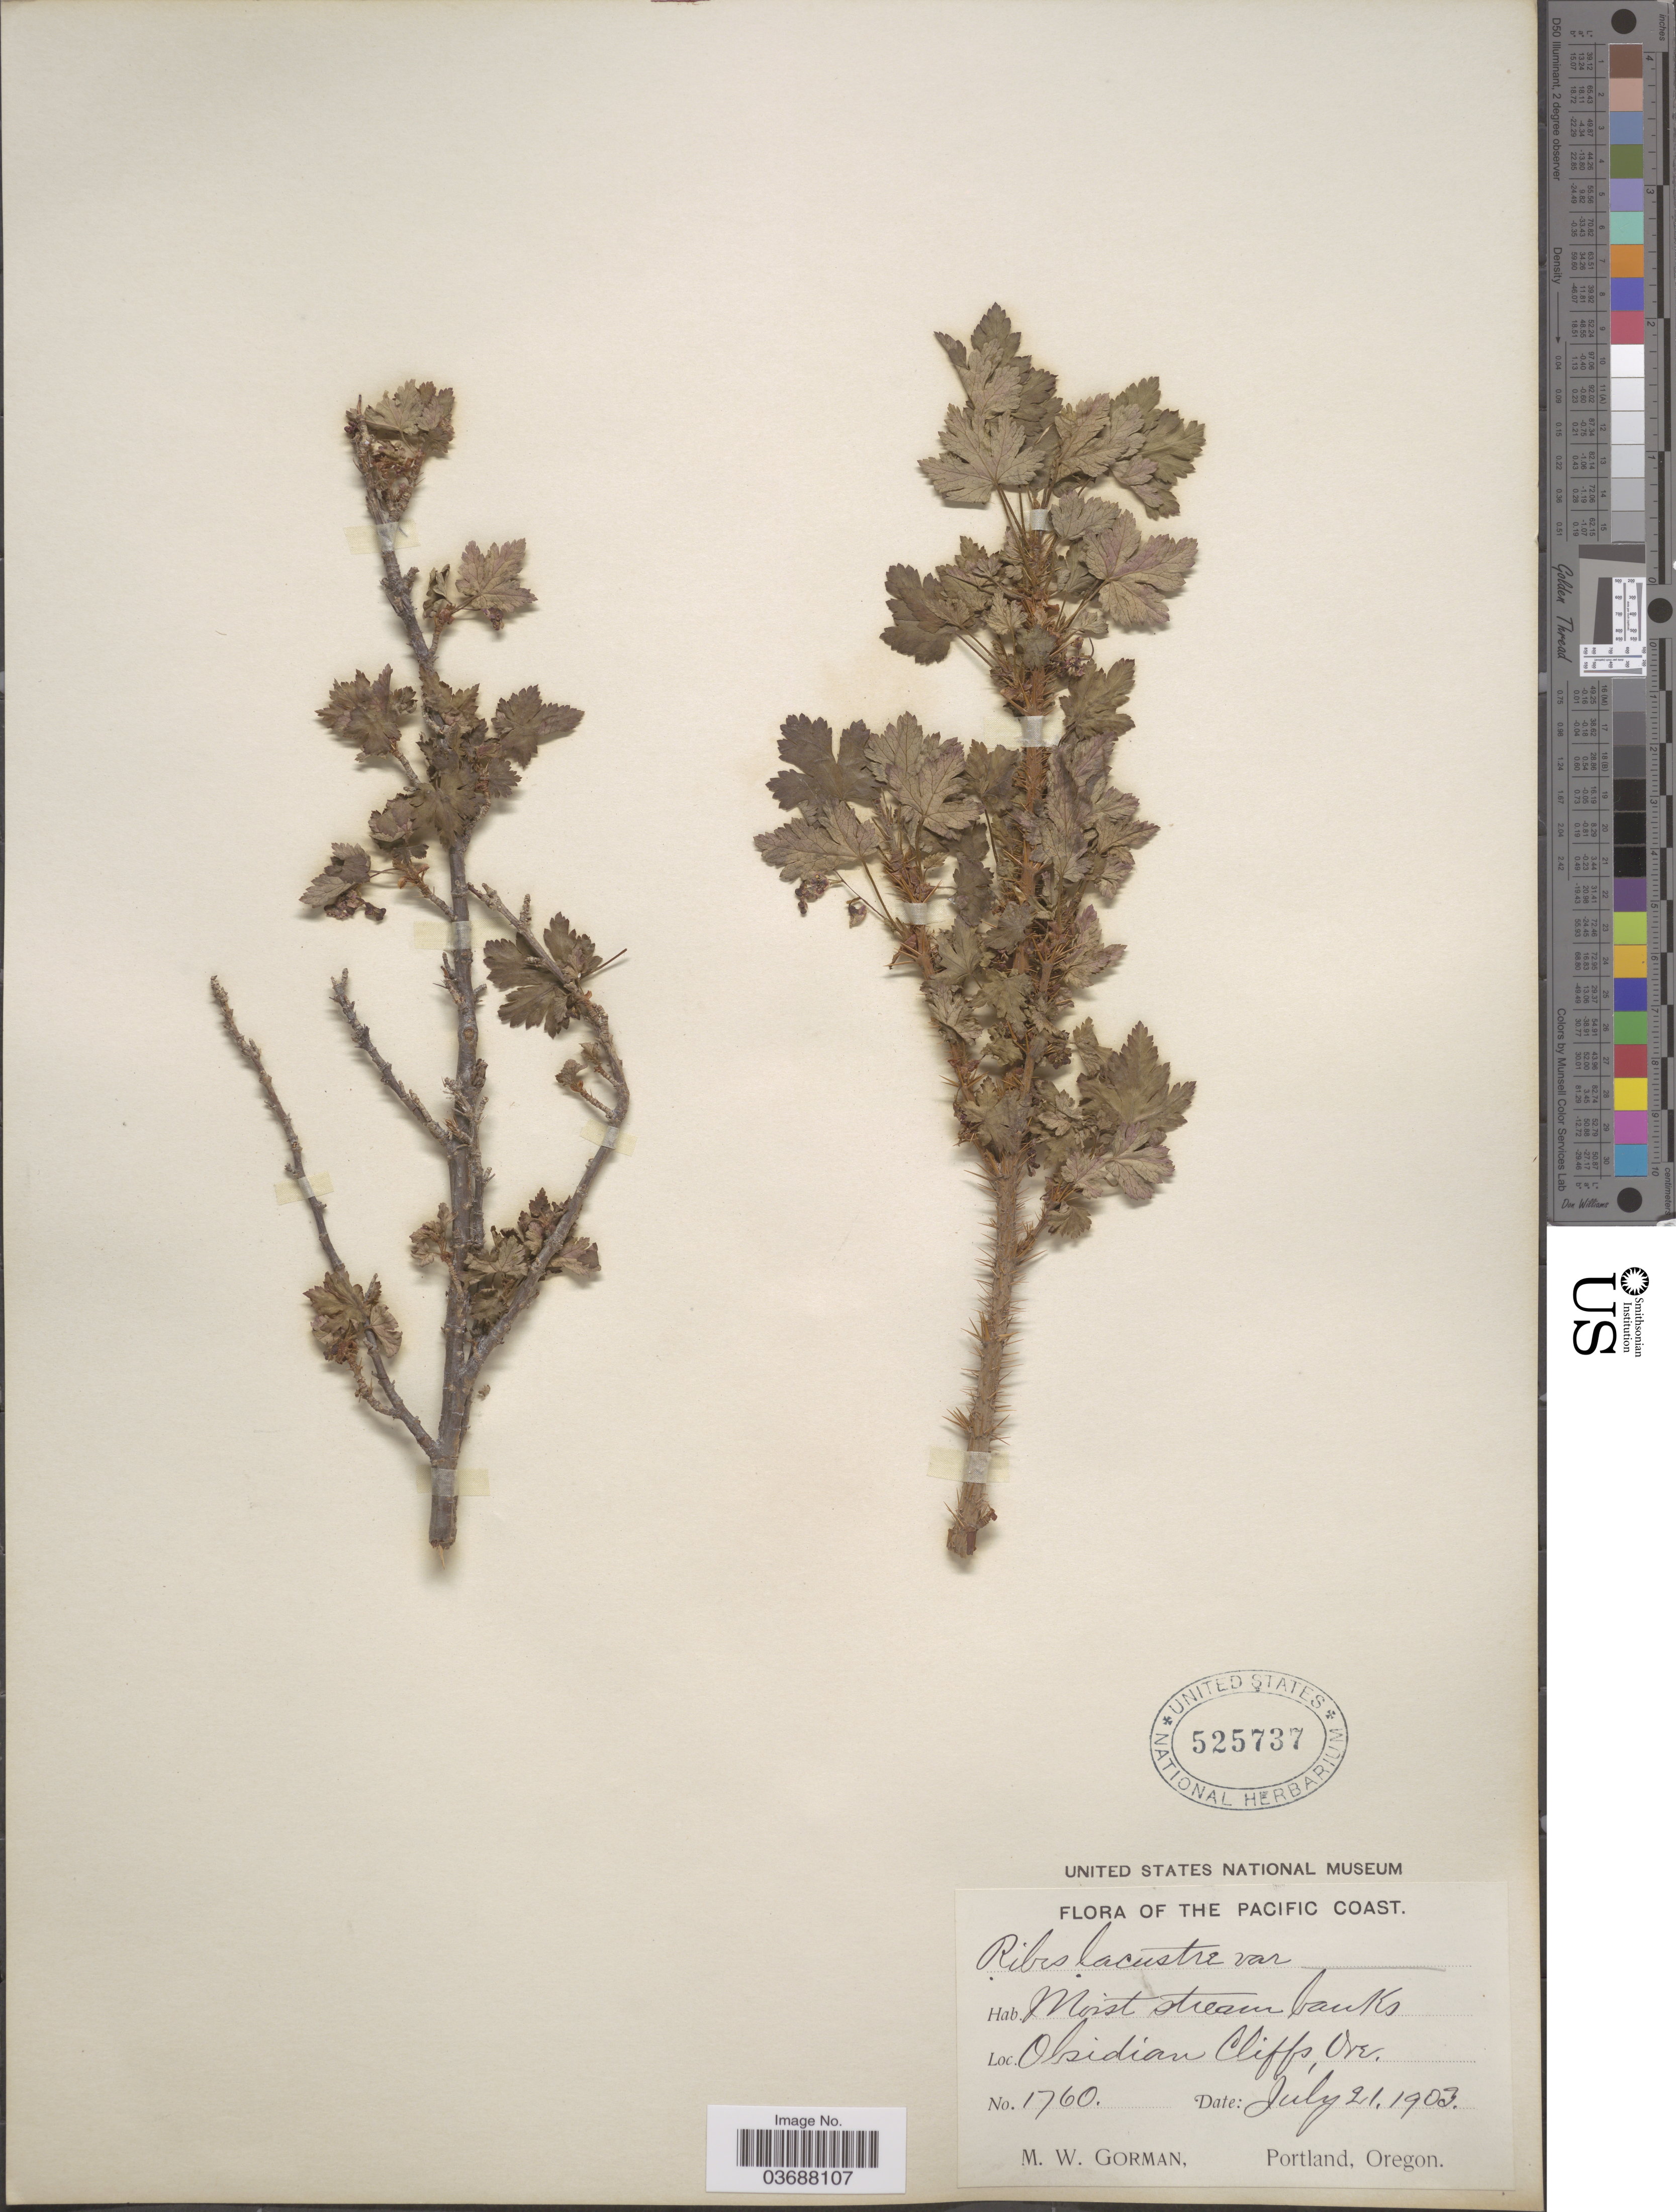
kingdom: Plantae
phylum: Tracheophyta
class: Magnoliopsida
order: Saxifragales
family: Grossulariaceae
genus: Ribes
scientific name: Ribes lacustre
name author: (Pers.) Poir.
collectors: M. W. Gorman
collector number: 1760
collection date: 1903-07-21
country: United States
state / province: Oregon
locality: The Pacific Coast. Obsidian Cliffs.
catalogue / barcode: US 525737